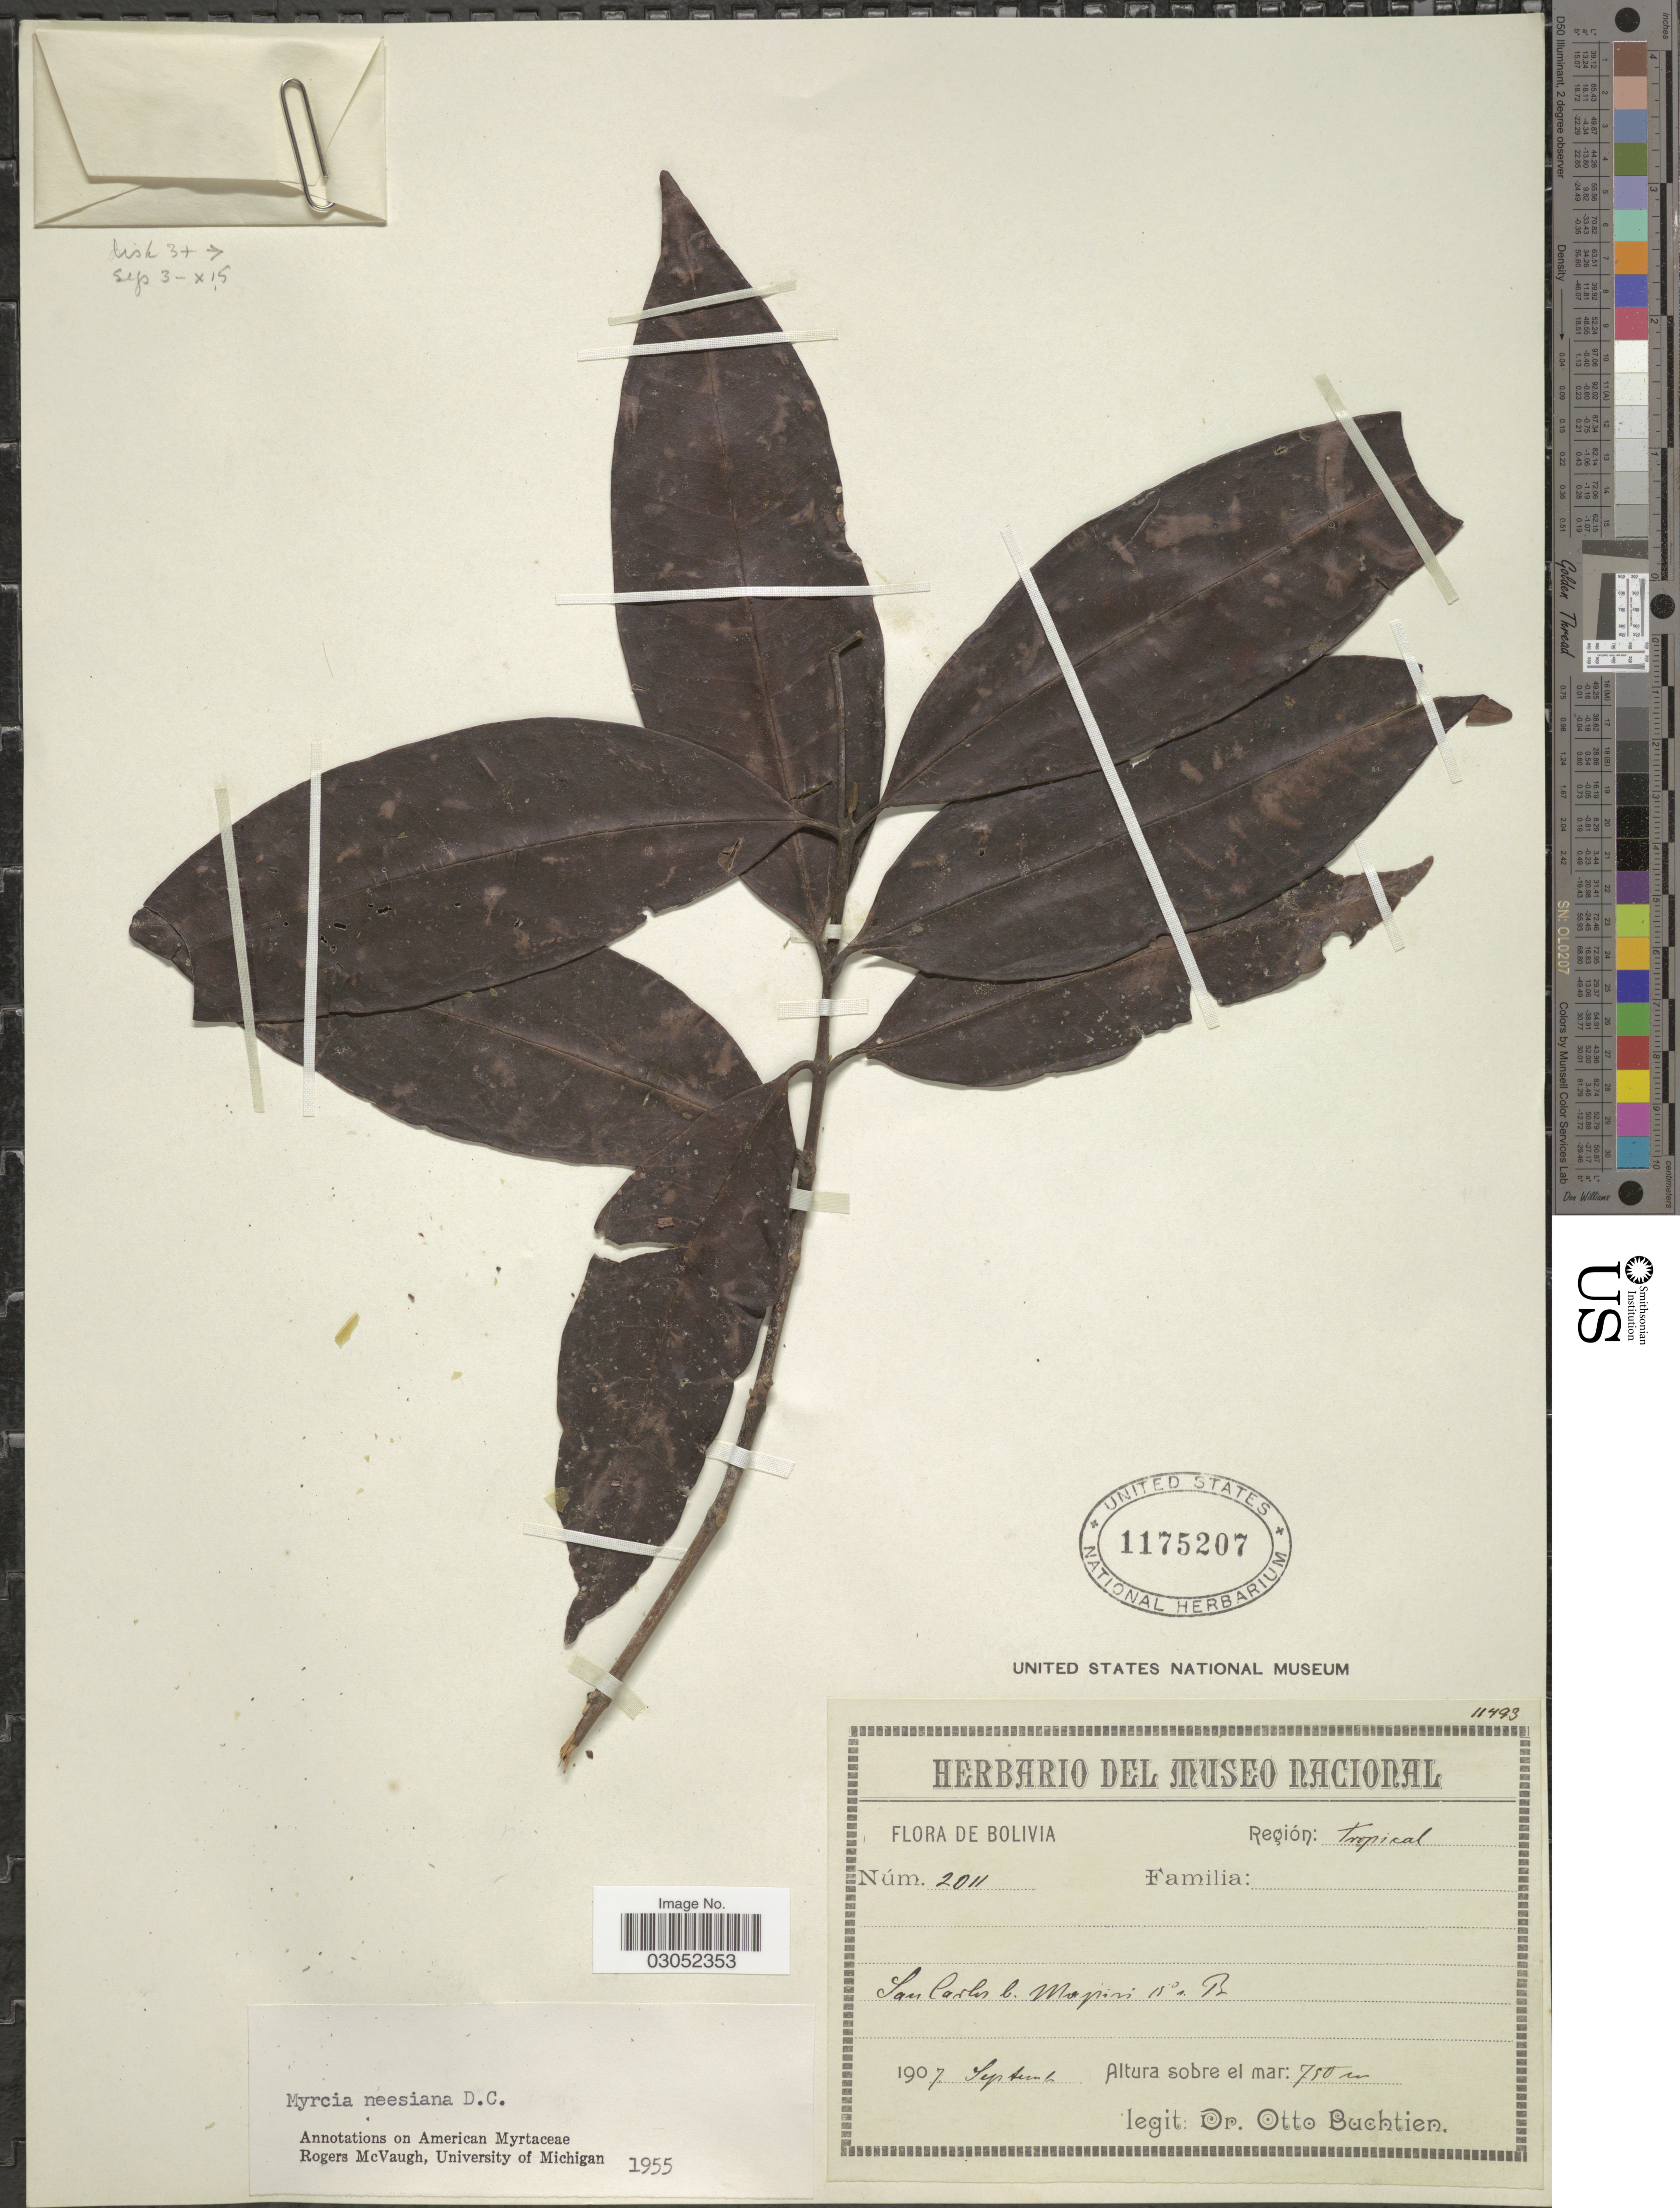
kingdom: Plantae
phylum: Tracheophyta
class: Magnoliopsida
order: Myrtales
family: Myrtaceae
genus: Myrcia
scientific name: Myrcia neesiana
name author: DC.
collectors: O. Buchtien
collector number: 2011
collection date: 1907-09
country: Bolivia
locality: San Carlos b. Mapiri 15° s. B.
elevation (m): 750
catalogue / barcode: US 1175207